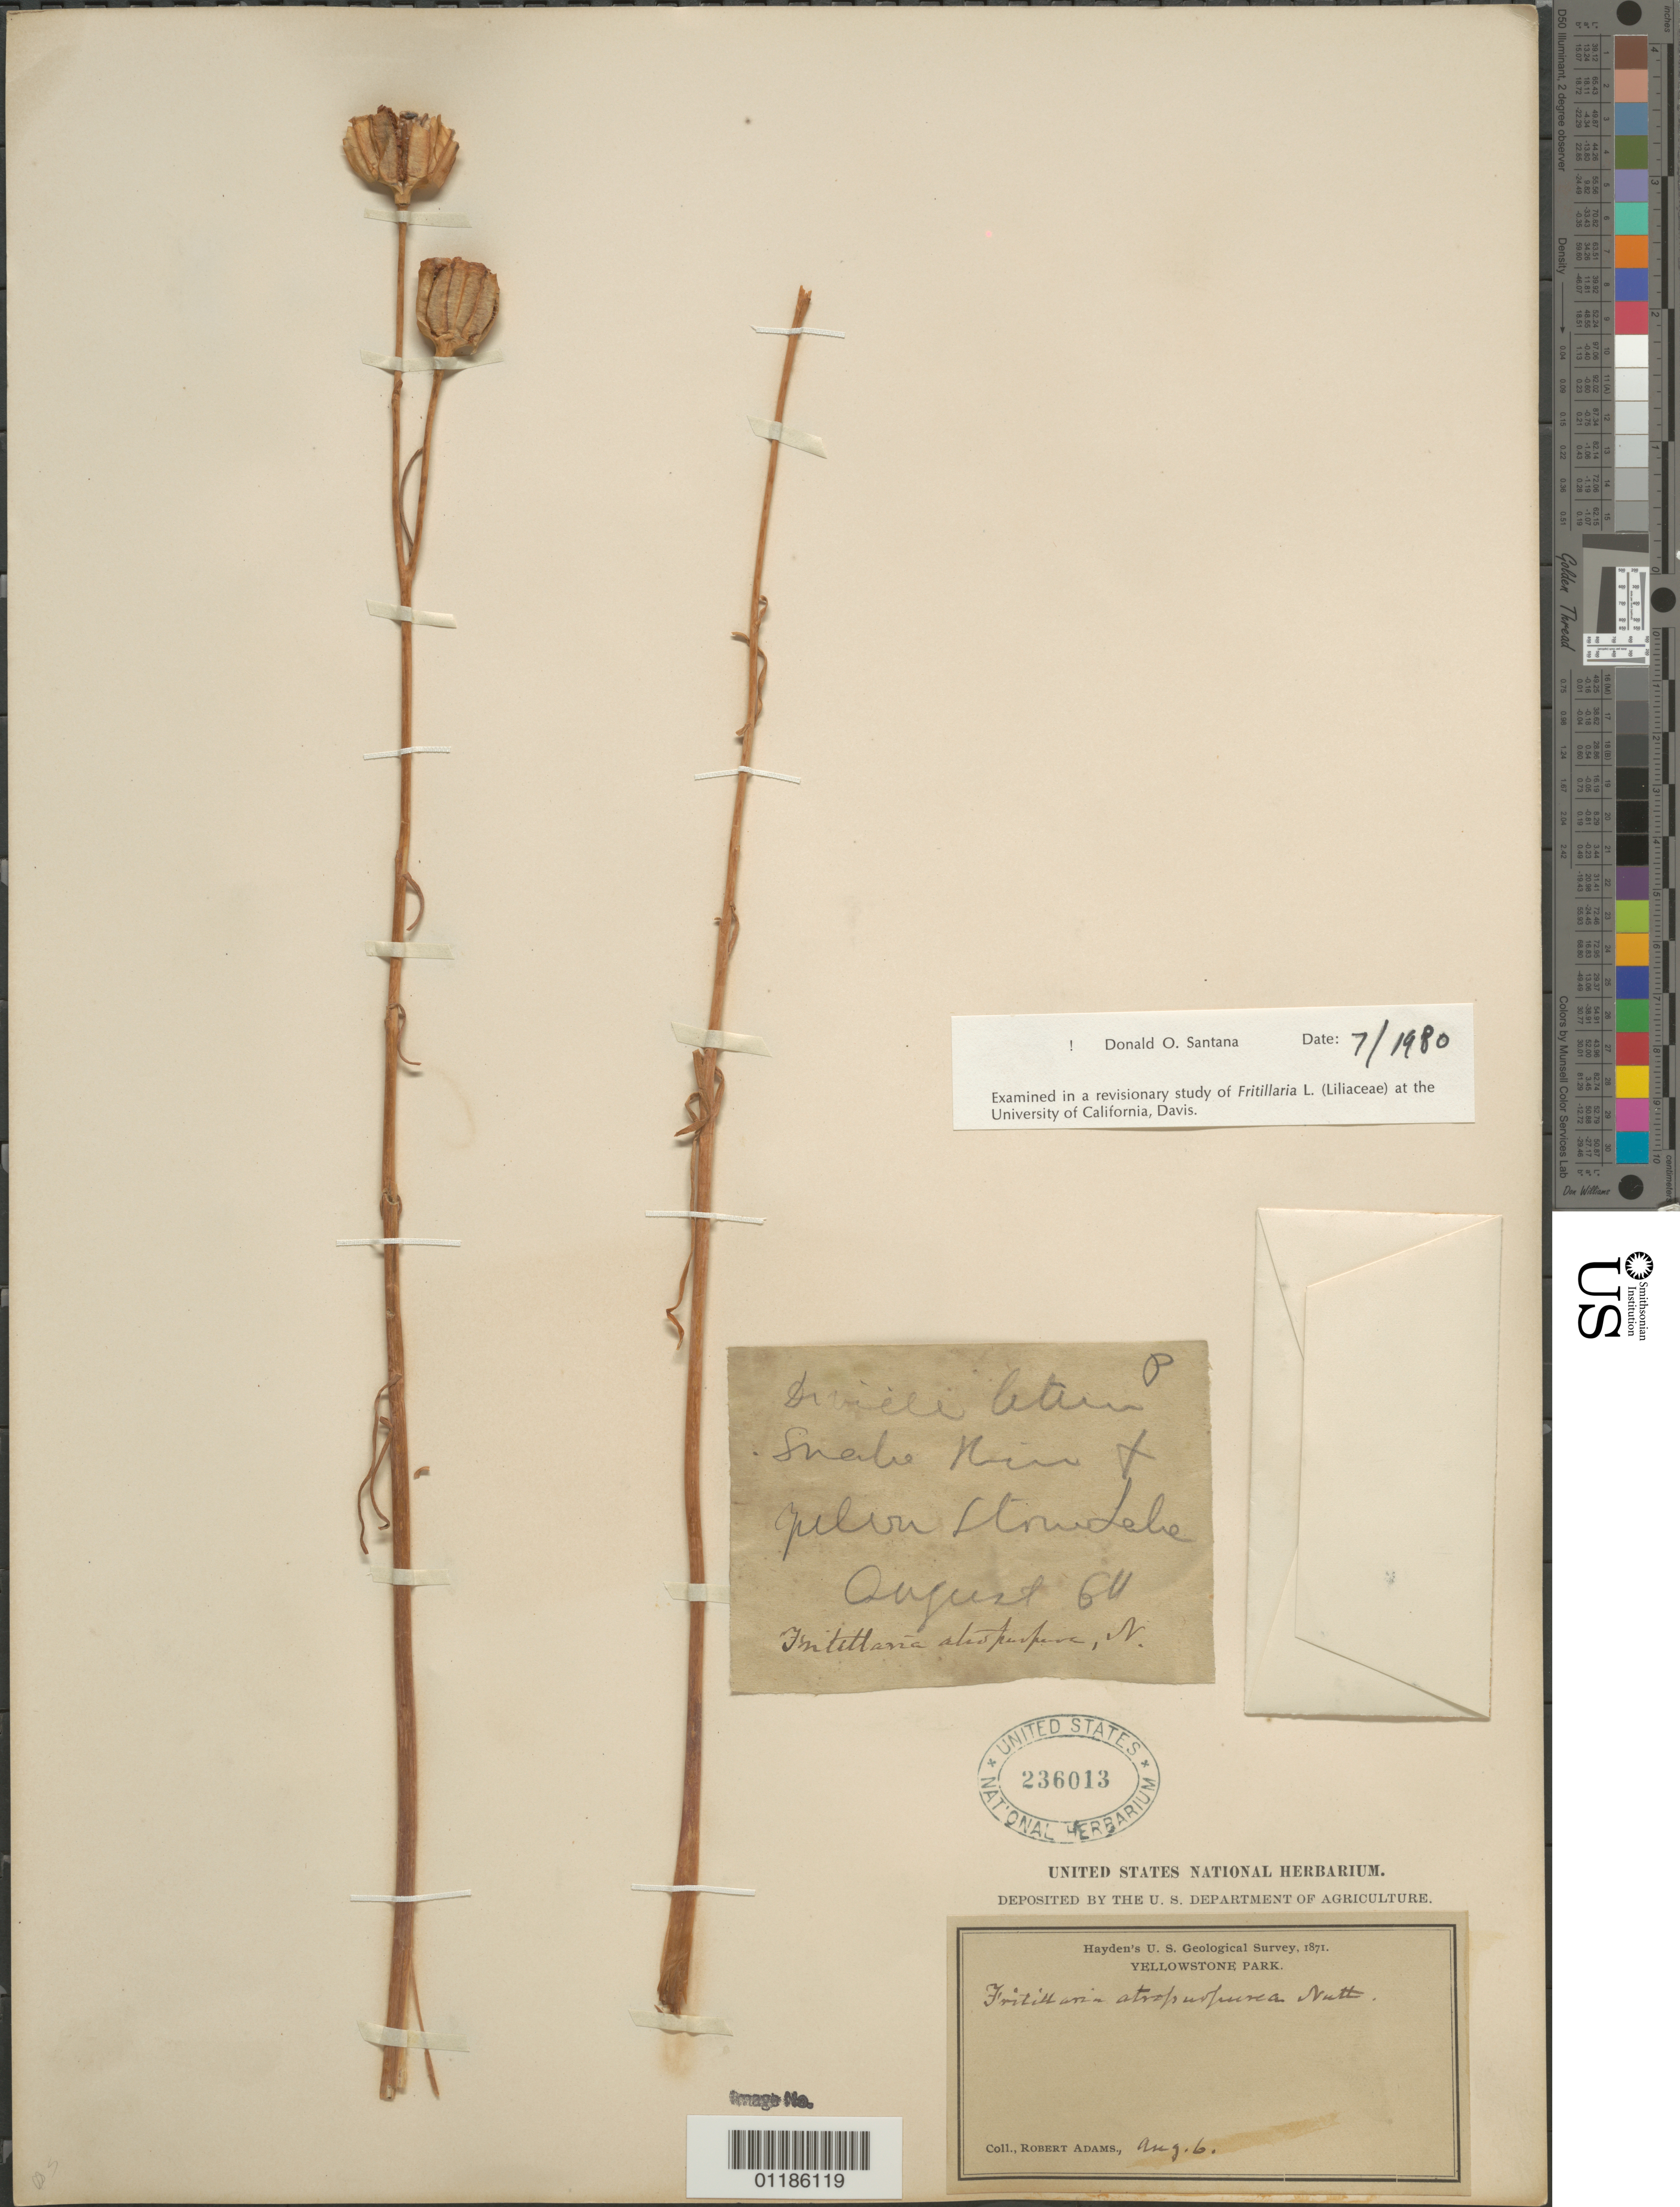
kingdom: Plantae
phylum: Tracheophyta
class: Liliopsida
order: Liliales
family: Liliaceae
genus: Fritillaria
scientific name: Fritillaria atropurpurea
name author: Nutt.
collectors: R. Adams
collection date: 1871-08-06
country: United States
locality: Yellowstone Park.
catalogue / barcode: US 236013